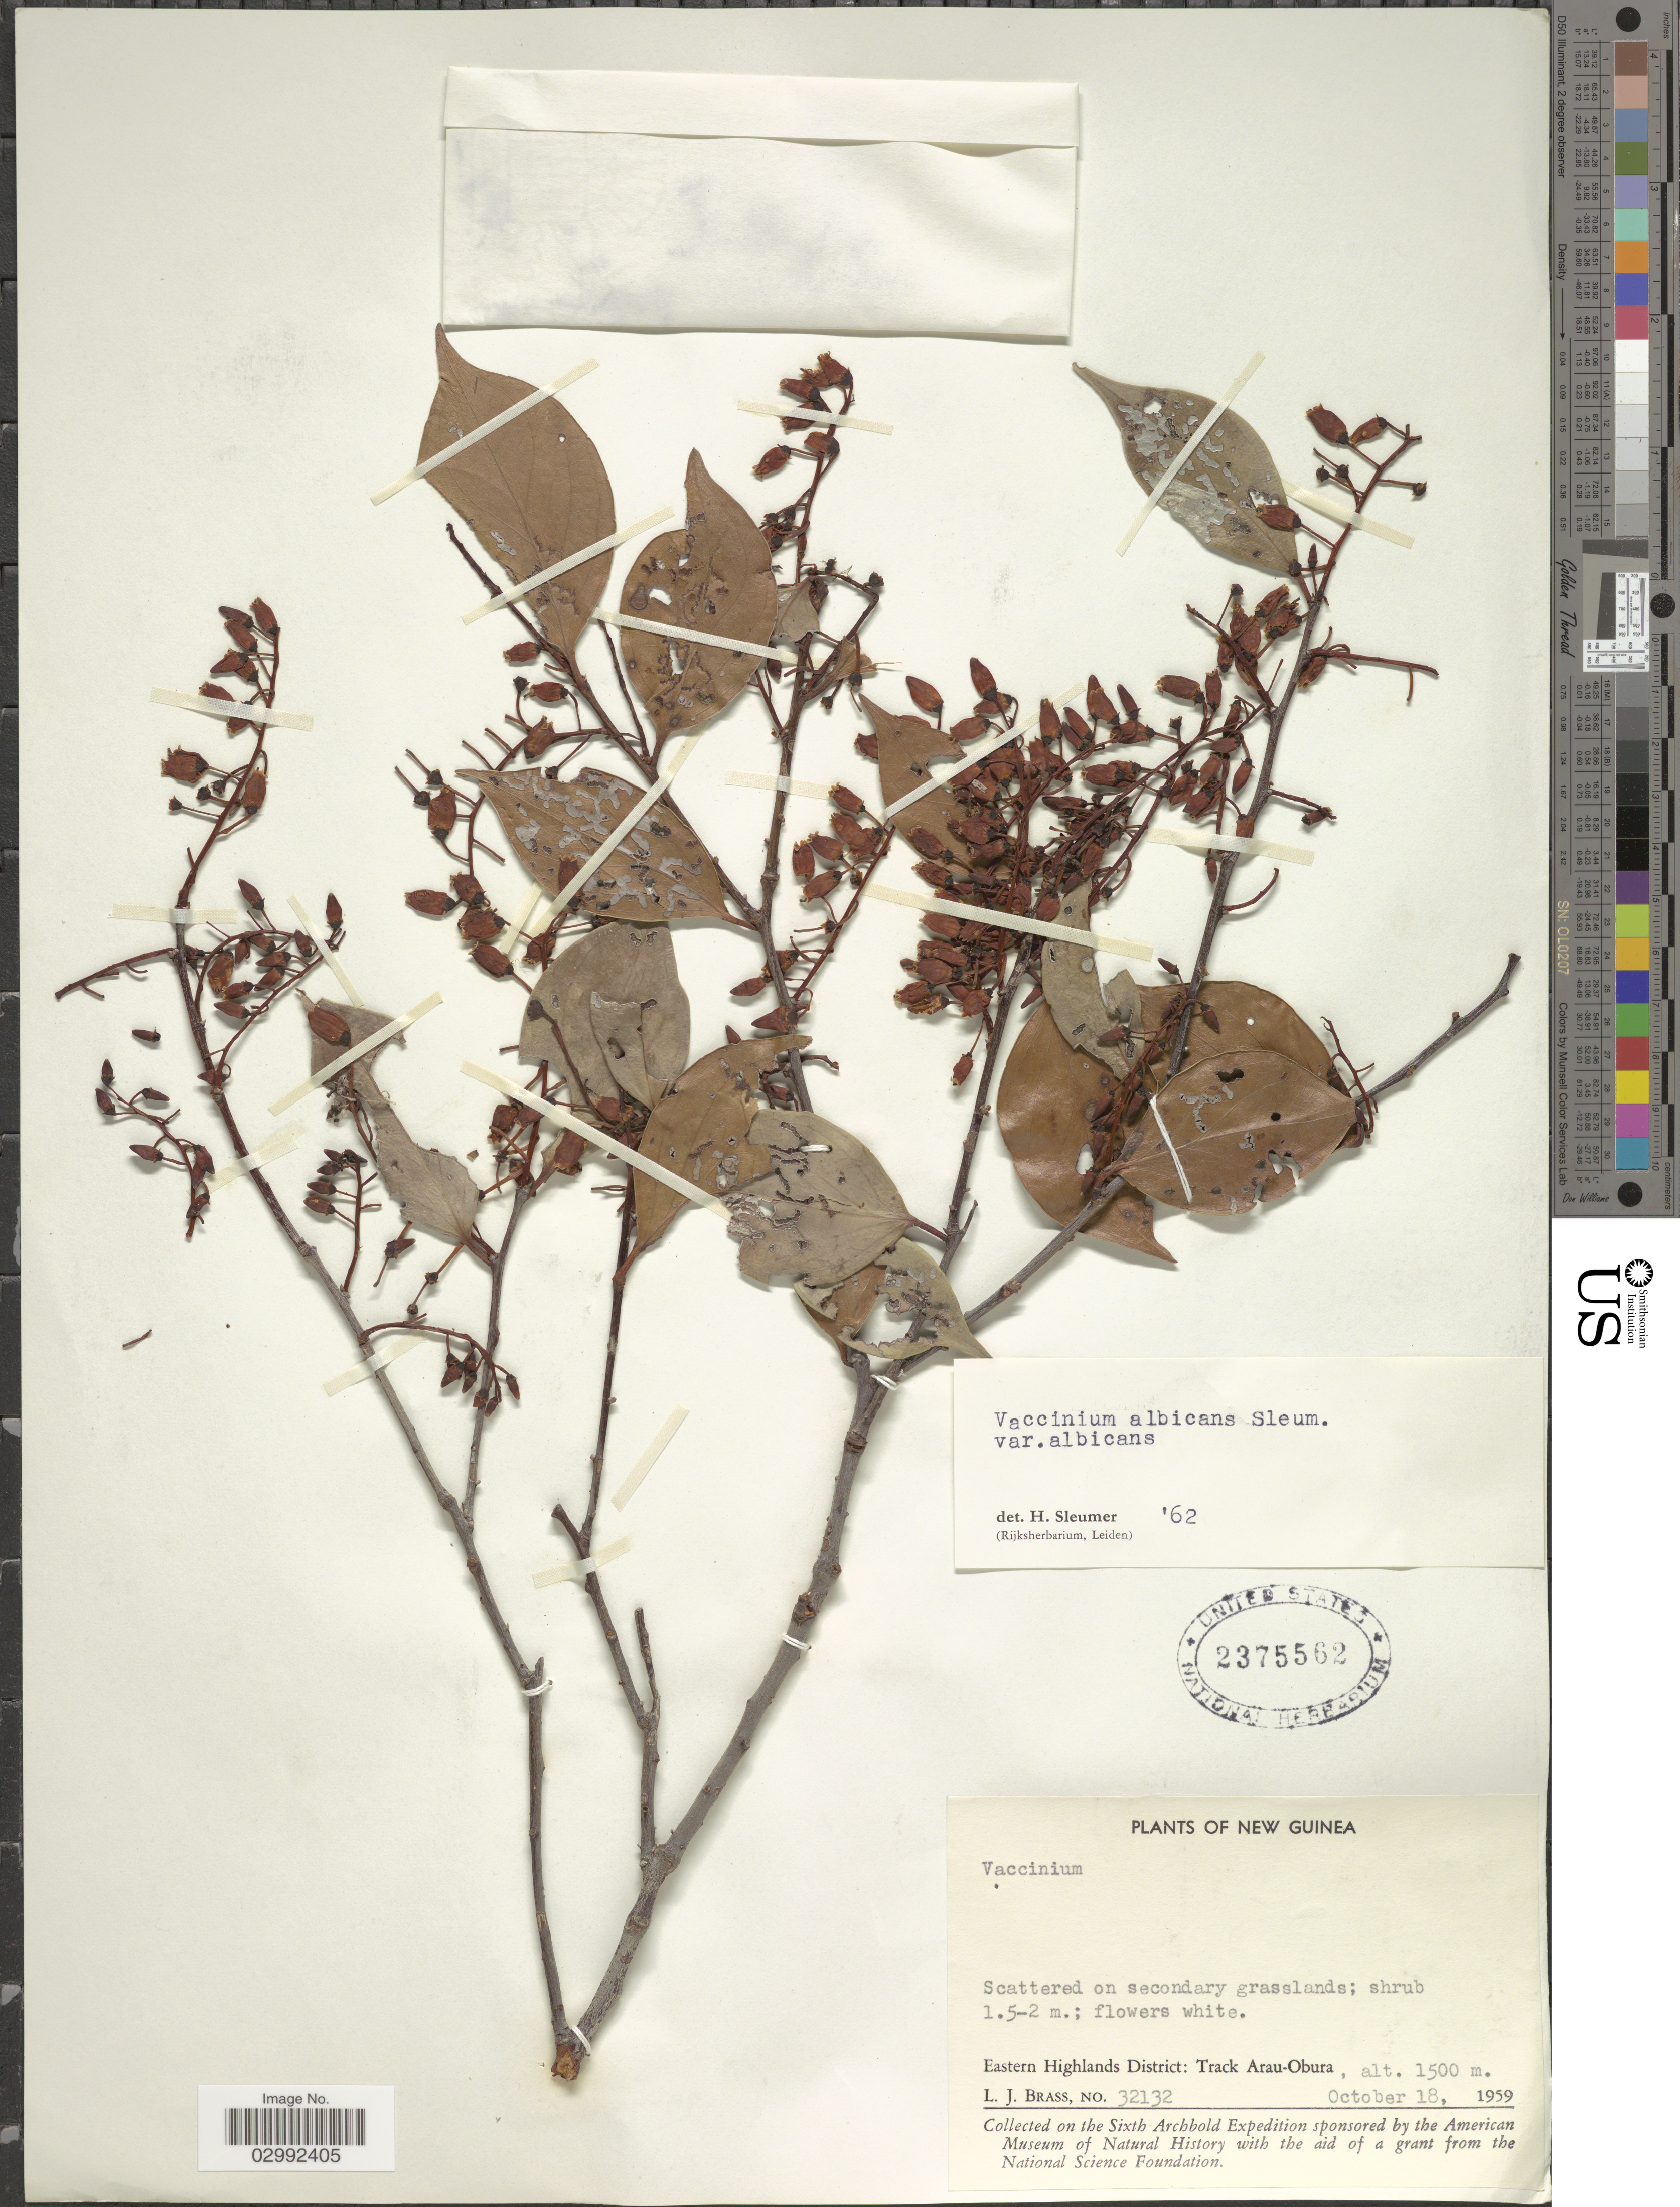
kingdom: Plantae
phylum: Tracheophyta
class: Magnoliopsida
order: Ericales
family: Ericaceae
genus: Vaccinium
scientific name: Vaccinium albicans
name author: Sleumer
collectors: L. J. Brass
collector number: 32132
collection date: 1959-10-18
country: Papua New Guinea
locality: New Guinea. Eastern Highlands District: Track Arau-Obura.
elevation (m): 1500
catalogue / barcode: US 2375562